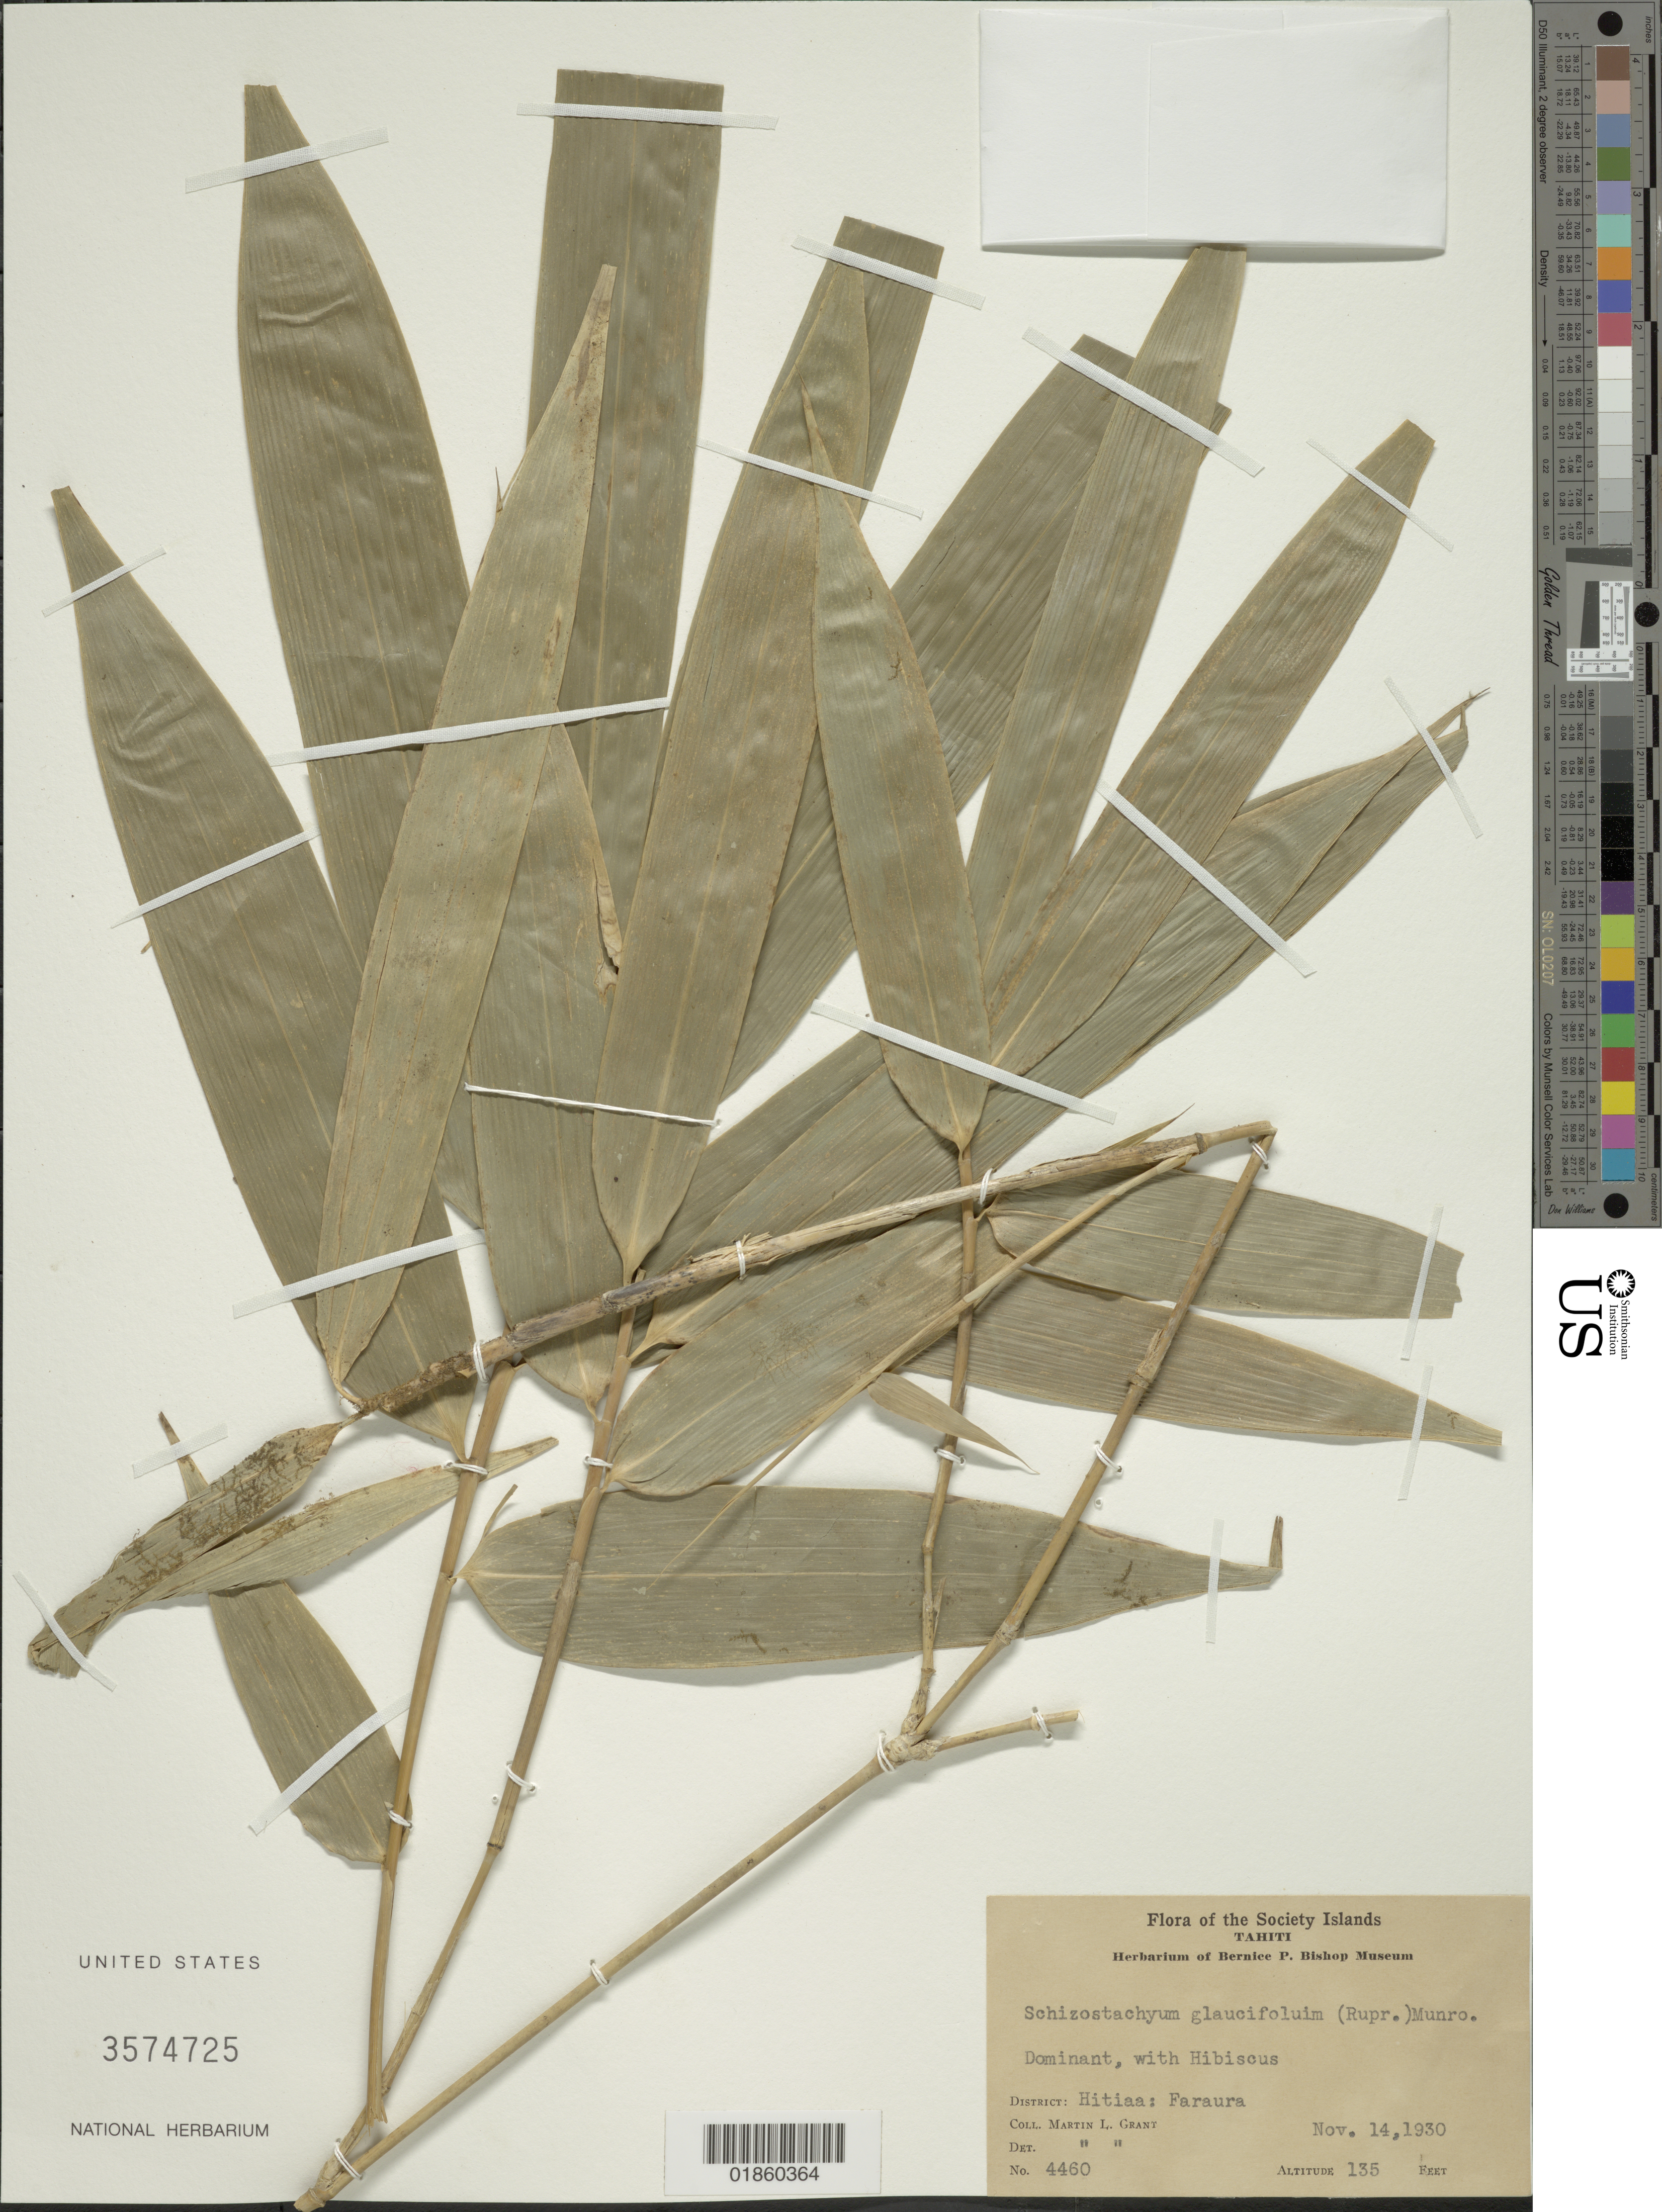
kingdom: Plantae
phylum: Tracheophyta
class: Liliopsida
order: Poales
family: Poaceae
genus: Schizostachyum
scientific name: Schizostachyum glaucifolium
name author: (Rupr.) Munro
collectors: M. L. Grant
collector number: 4460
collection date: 1930-11-14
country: French Polynesia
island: Tahiti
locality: The Society Islands, Tahiti, Hitiaa, Faraura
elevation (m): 41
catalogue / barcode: US 3574725